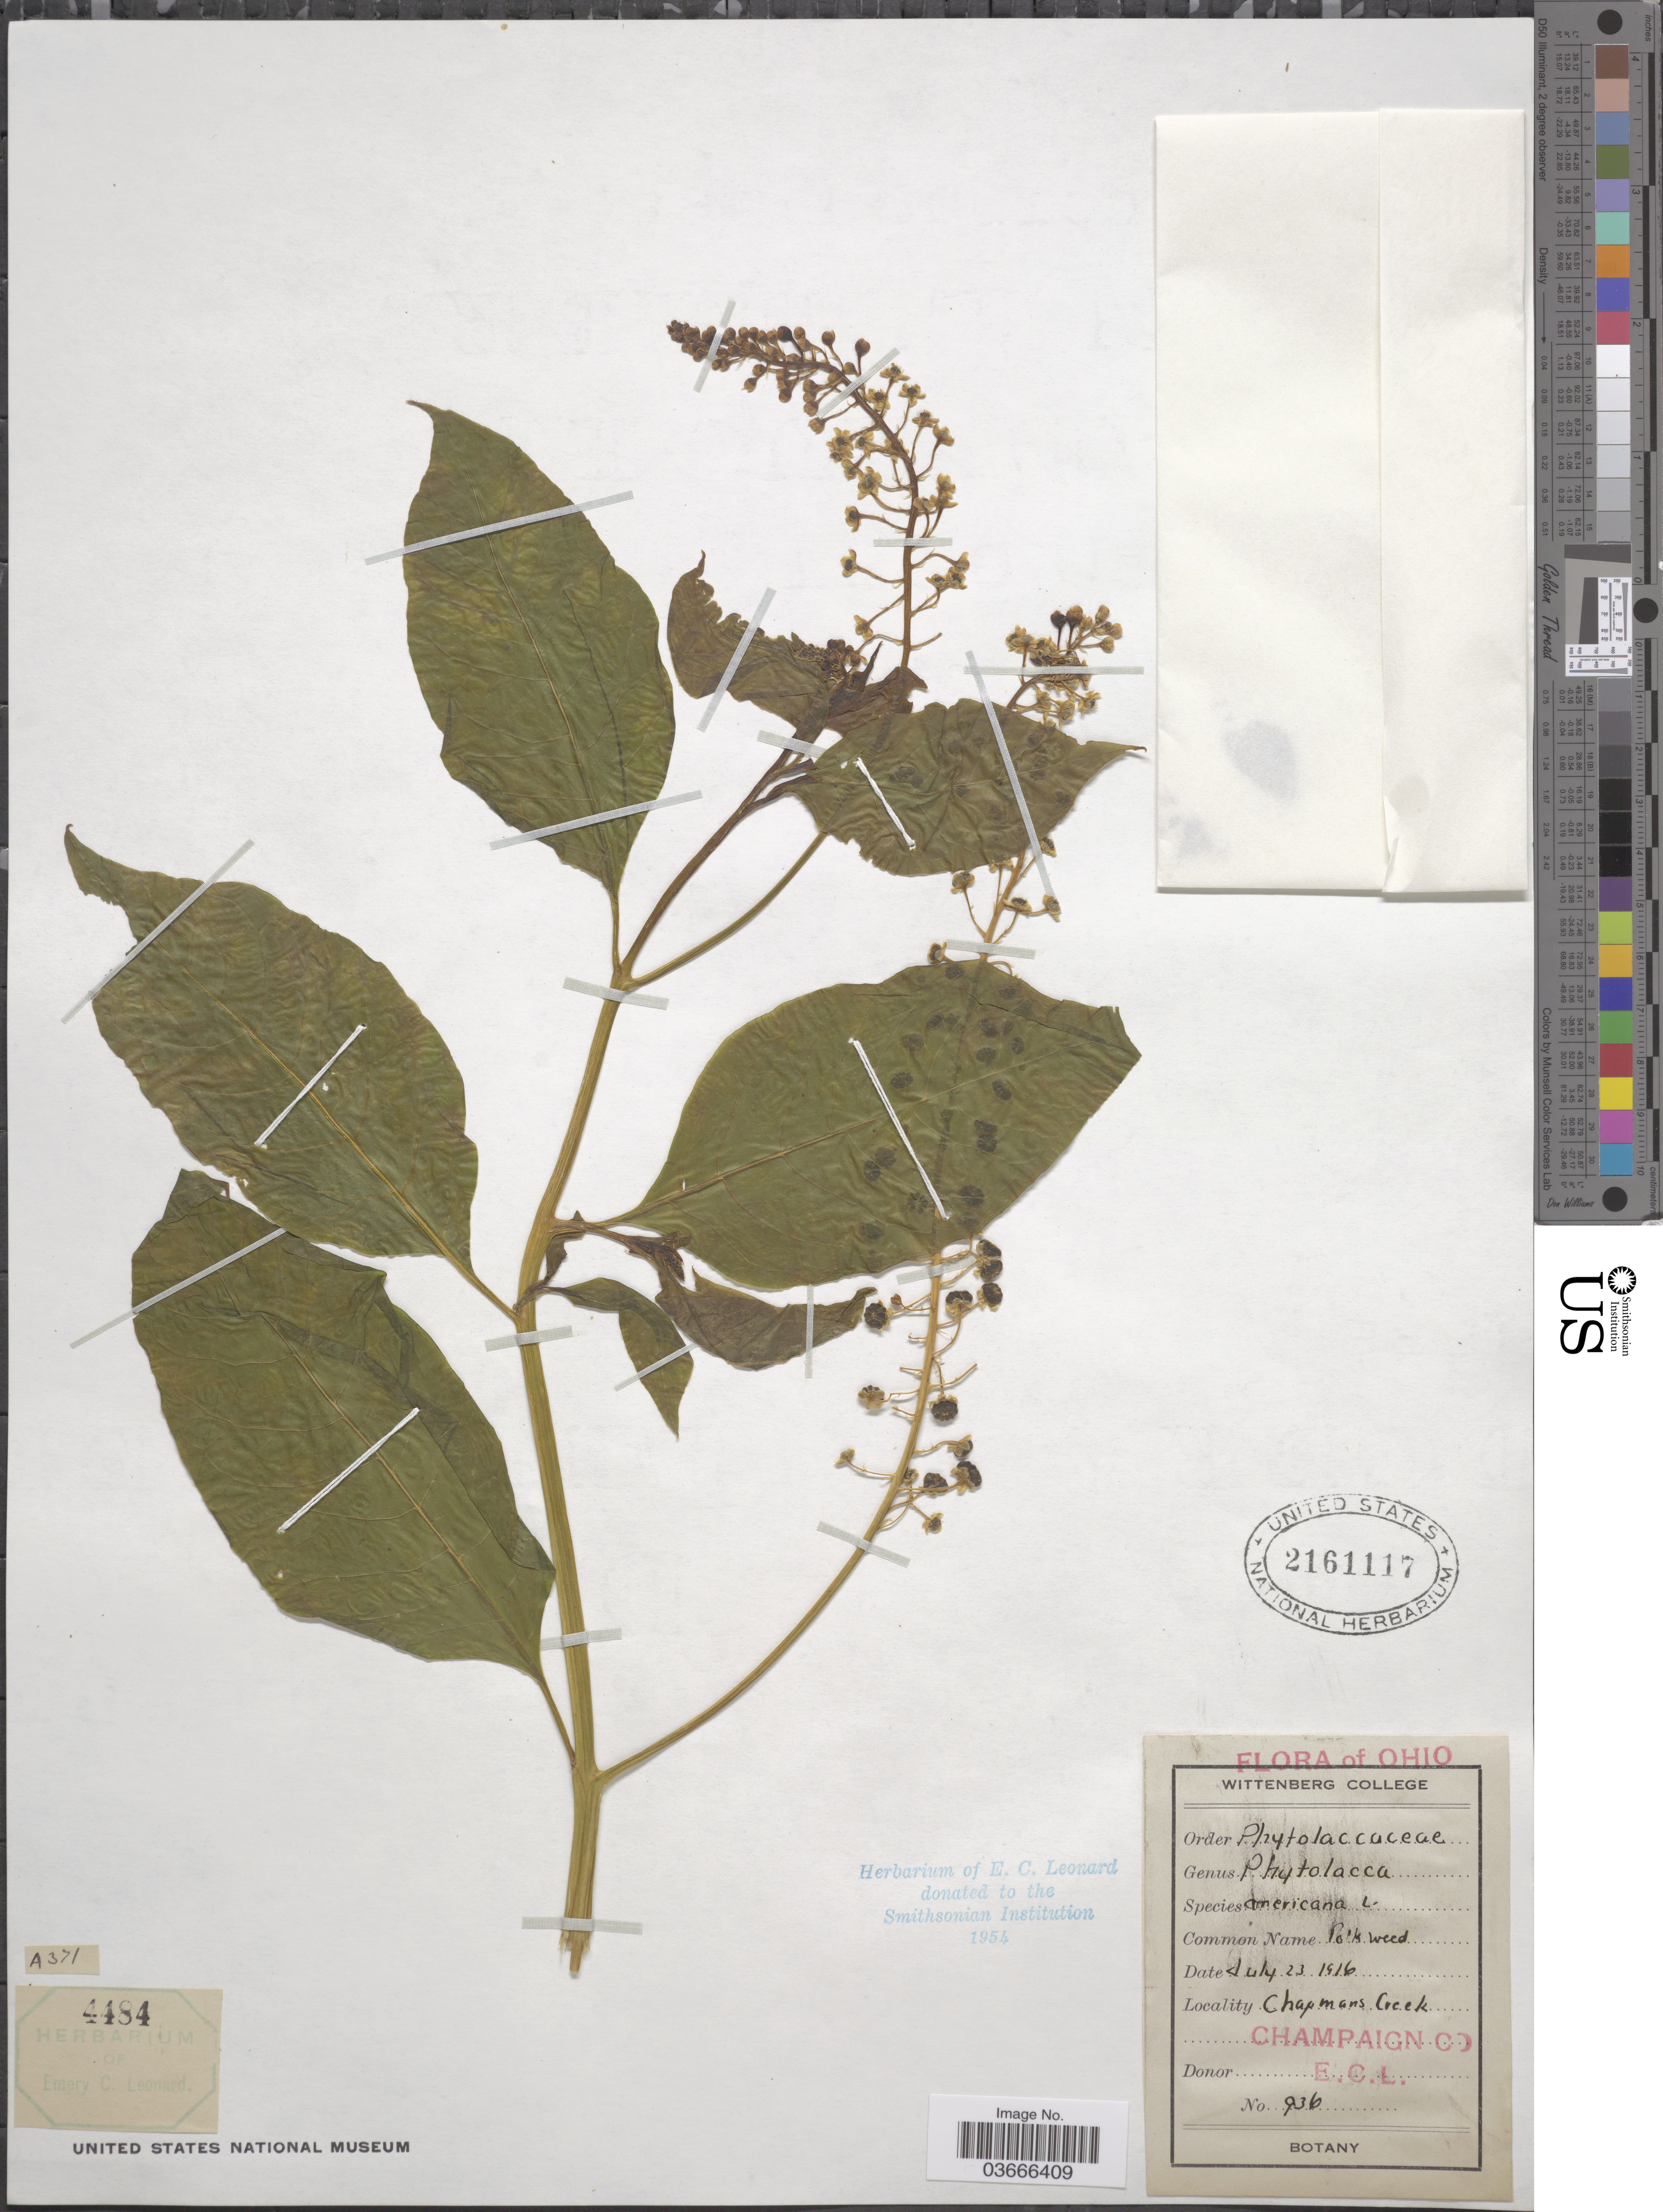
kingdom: Plantae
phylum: Tracheophyta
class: Magnoliopsida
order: Caryophyllales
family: Phytolaccaceae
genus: Phytolacca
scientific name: Phytolacca americana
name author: L.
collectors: E. C. Leonard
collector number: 936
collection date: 1916-07-23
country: United States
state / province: Ohio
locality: Chapmans Creek. Champaign Co.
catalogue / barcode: US 2161117